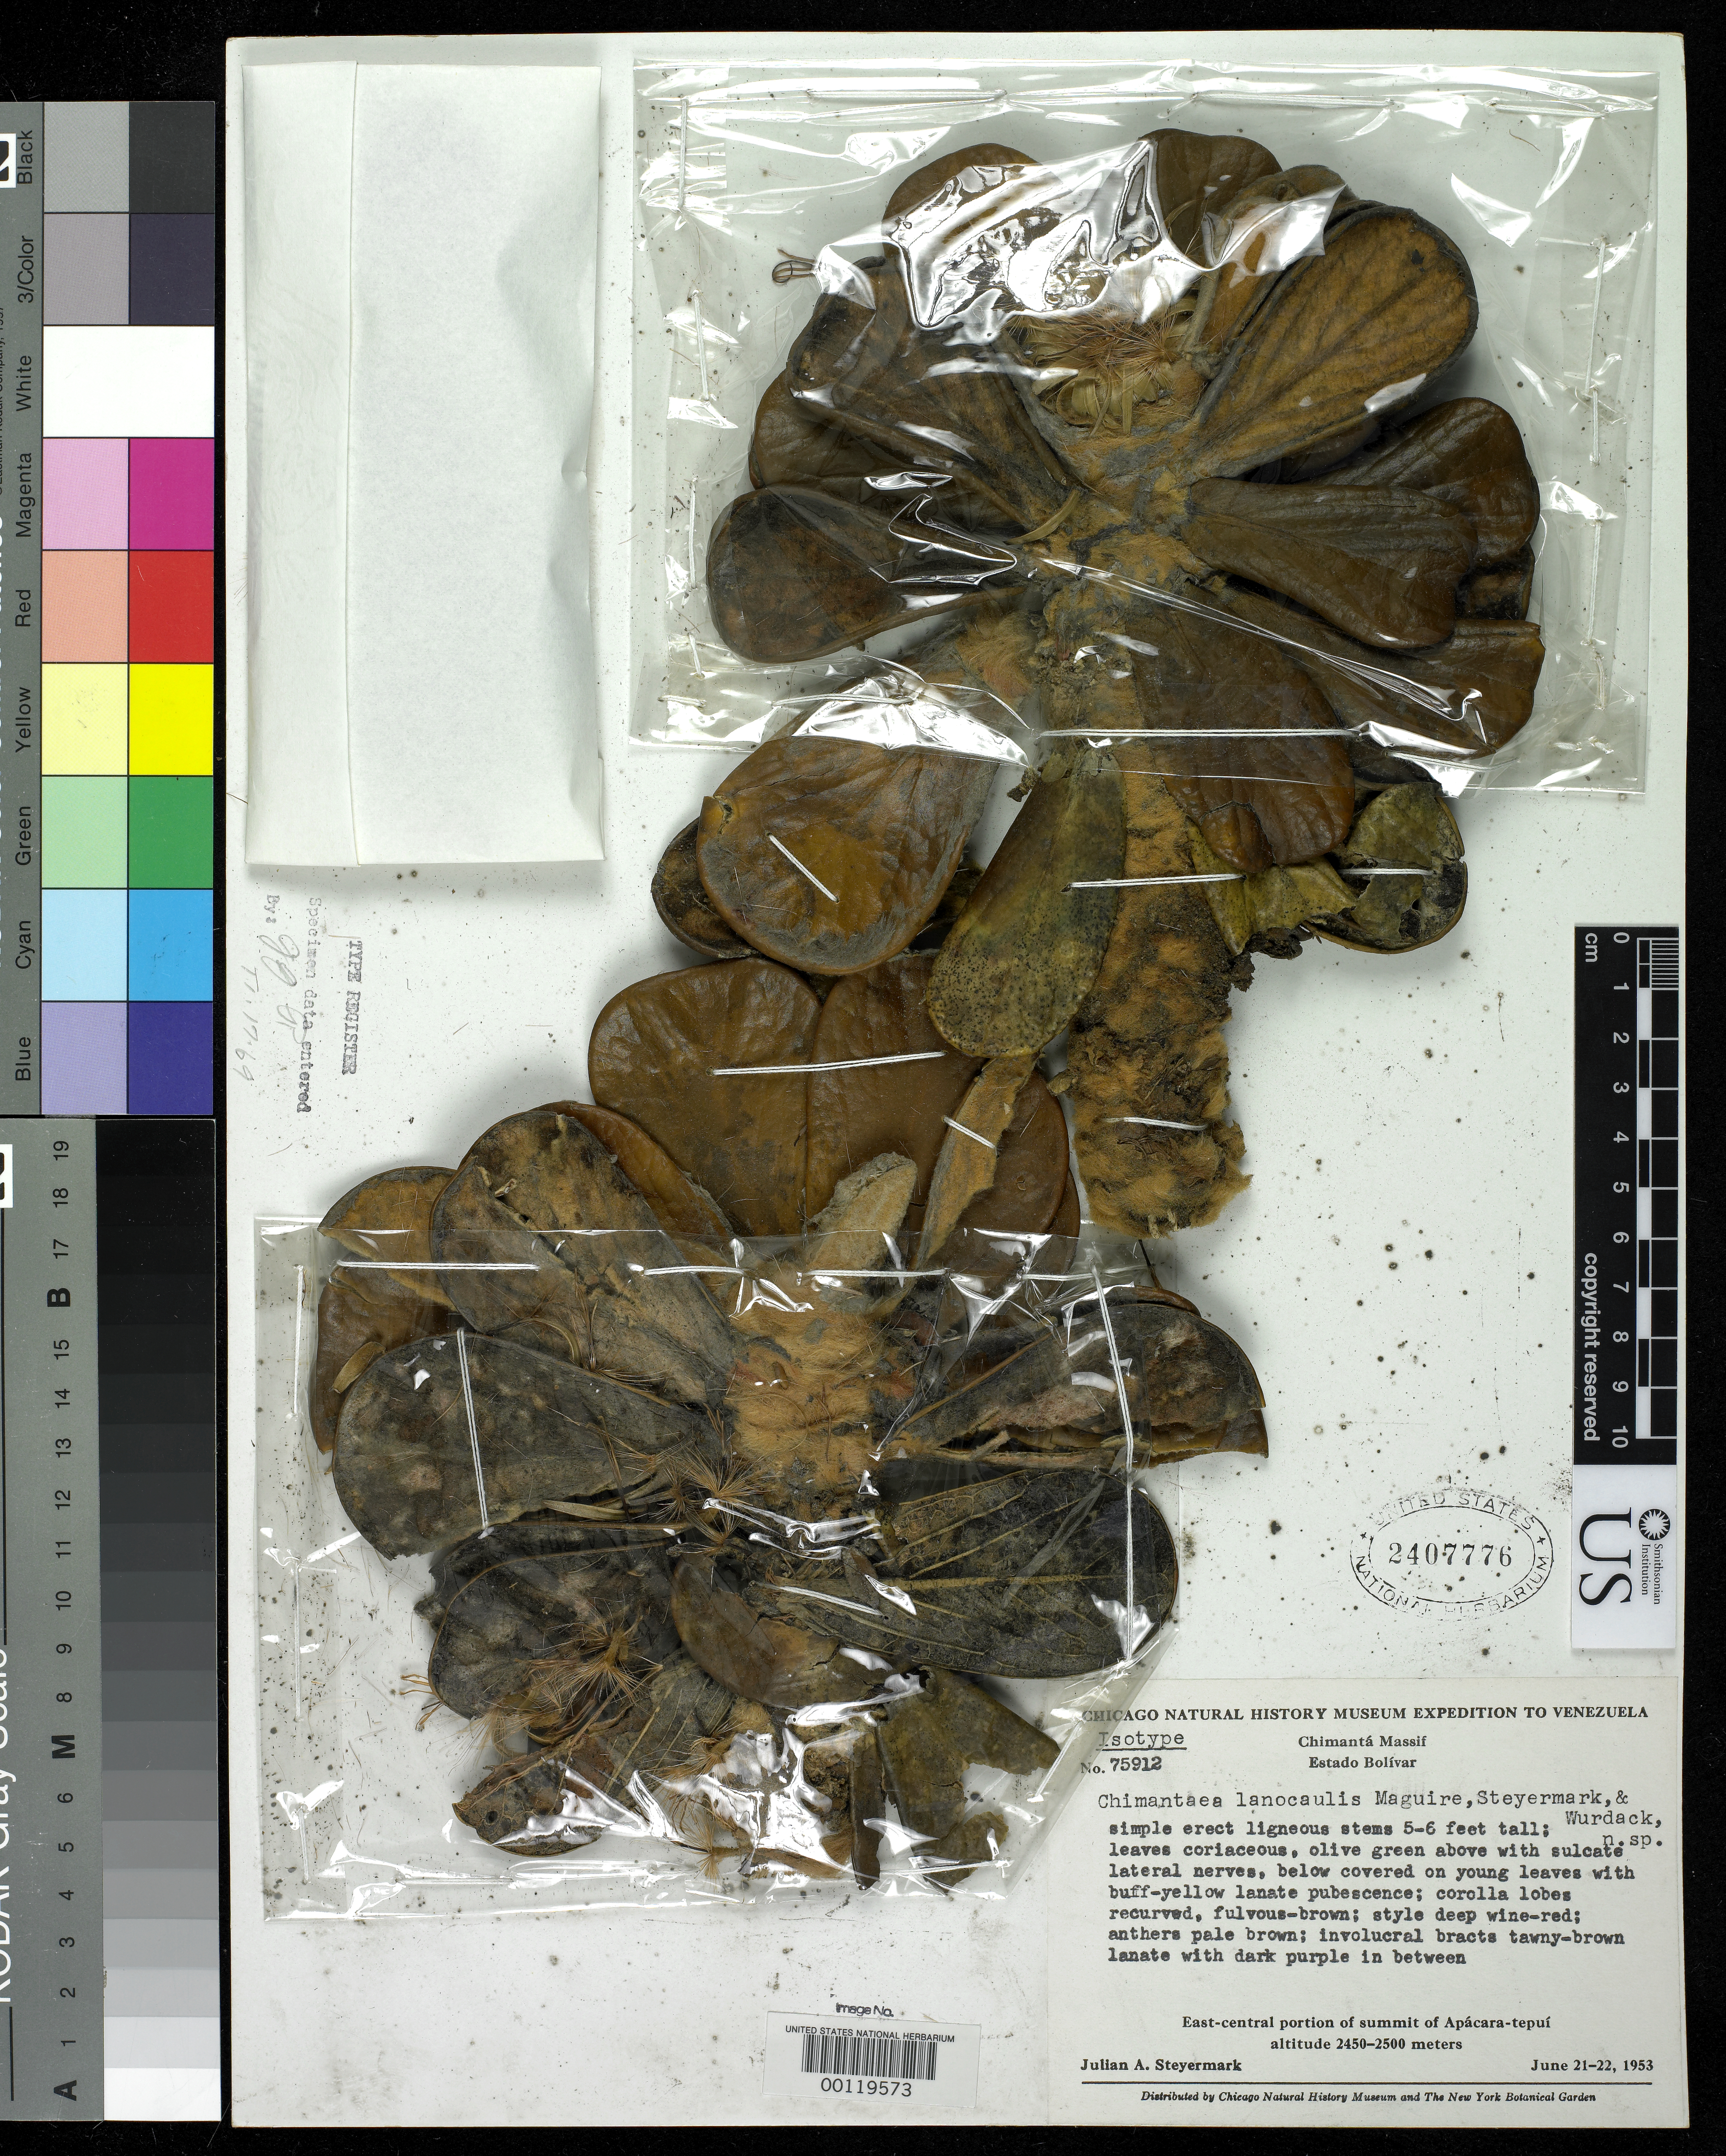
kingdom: Plantae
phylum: Tracheophyta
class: Magnoliopsida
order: Asterales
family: Asteraceae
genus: Chimantaea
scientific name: Chimantaea lanocaulis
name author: Maguire et al.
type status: Isotype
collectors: J. Steyermark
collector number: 75912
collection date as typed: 21 Jun 1953 to 22 Jun 1953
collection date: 1953-06-21/1953-06-22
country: Venezuela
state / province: Bolivar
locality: Apacara-tepui.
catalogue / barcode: US 2407776